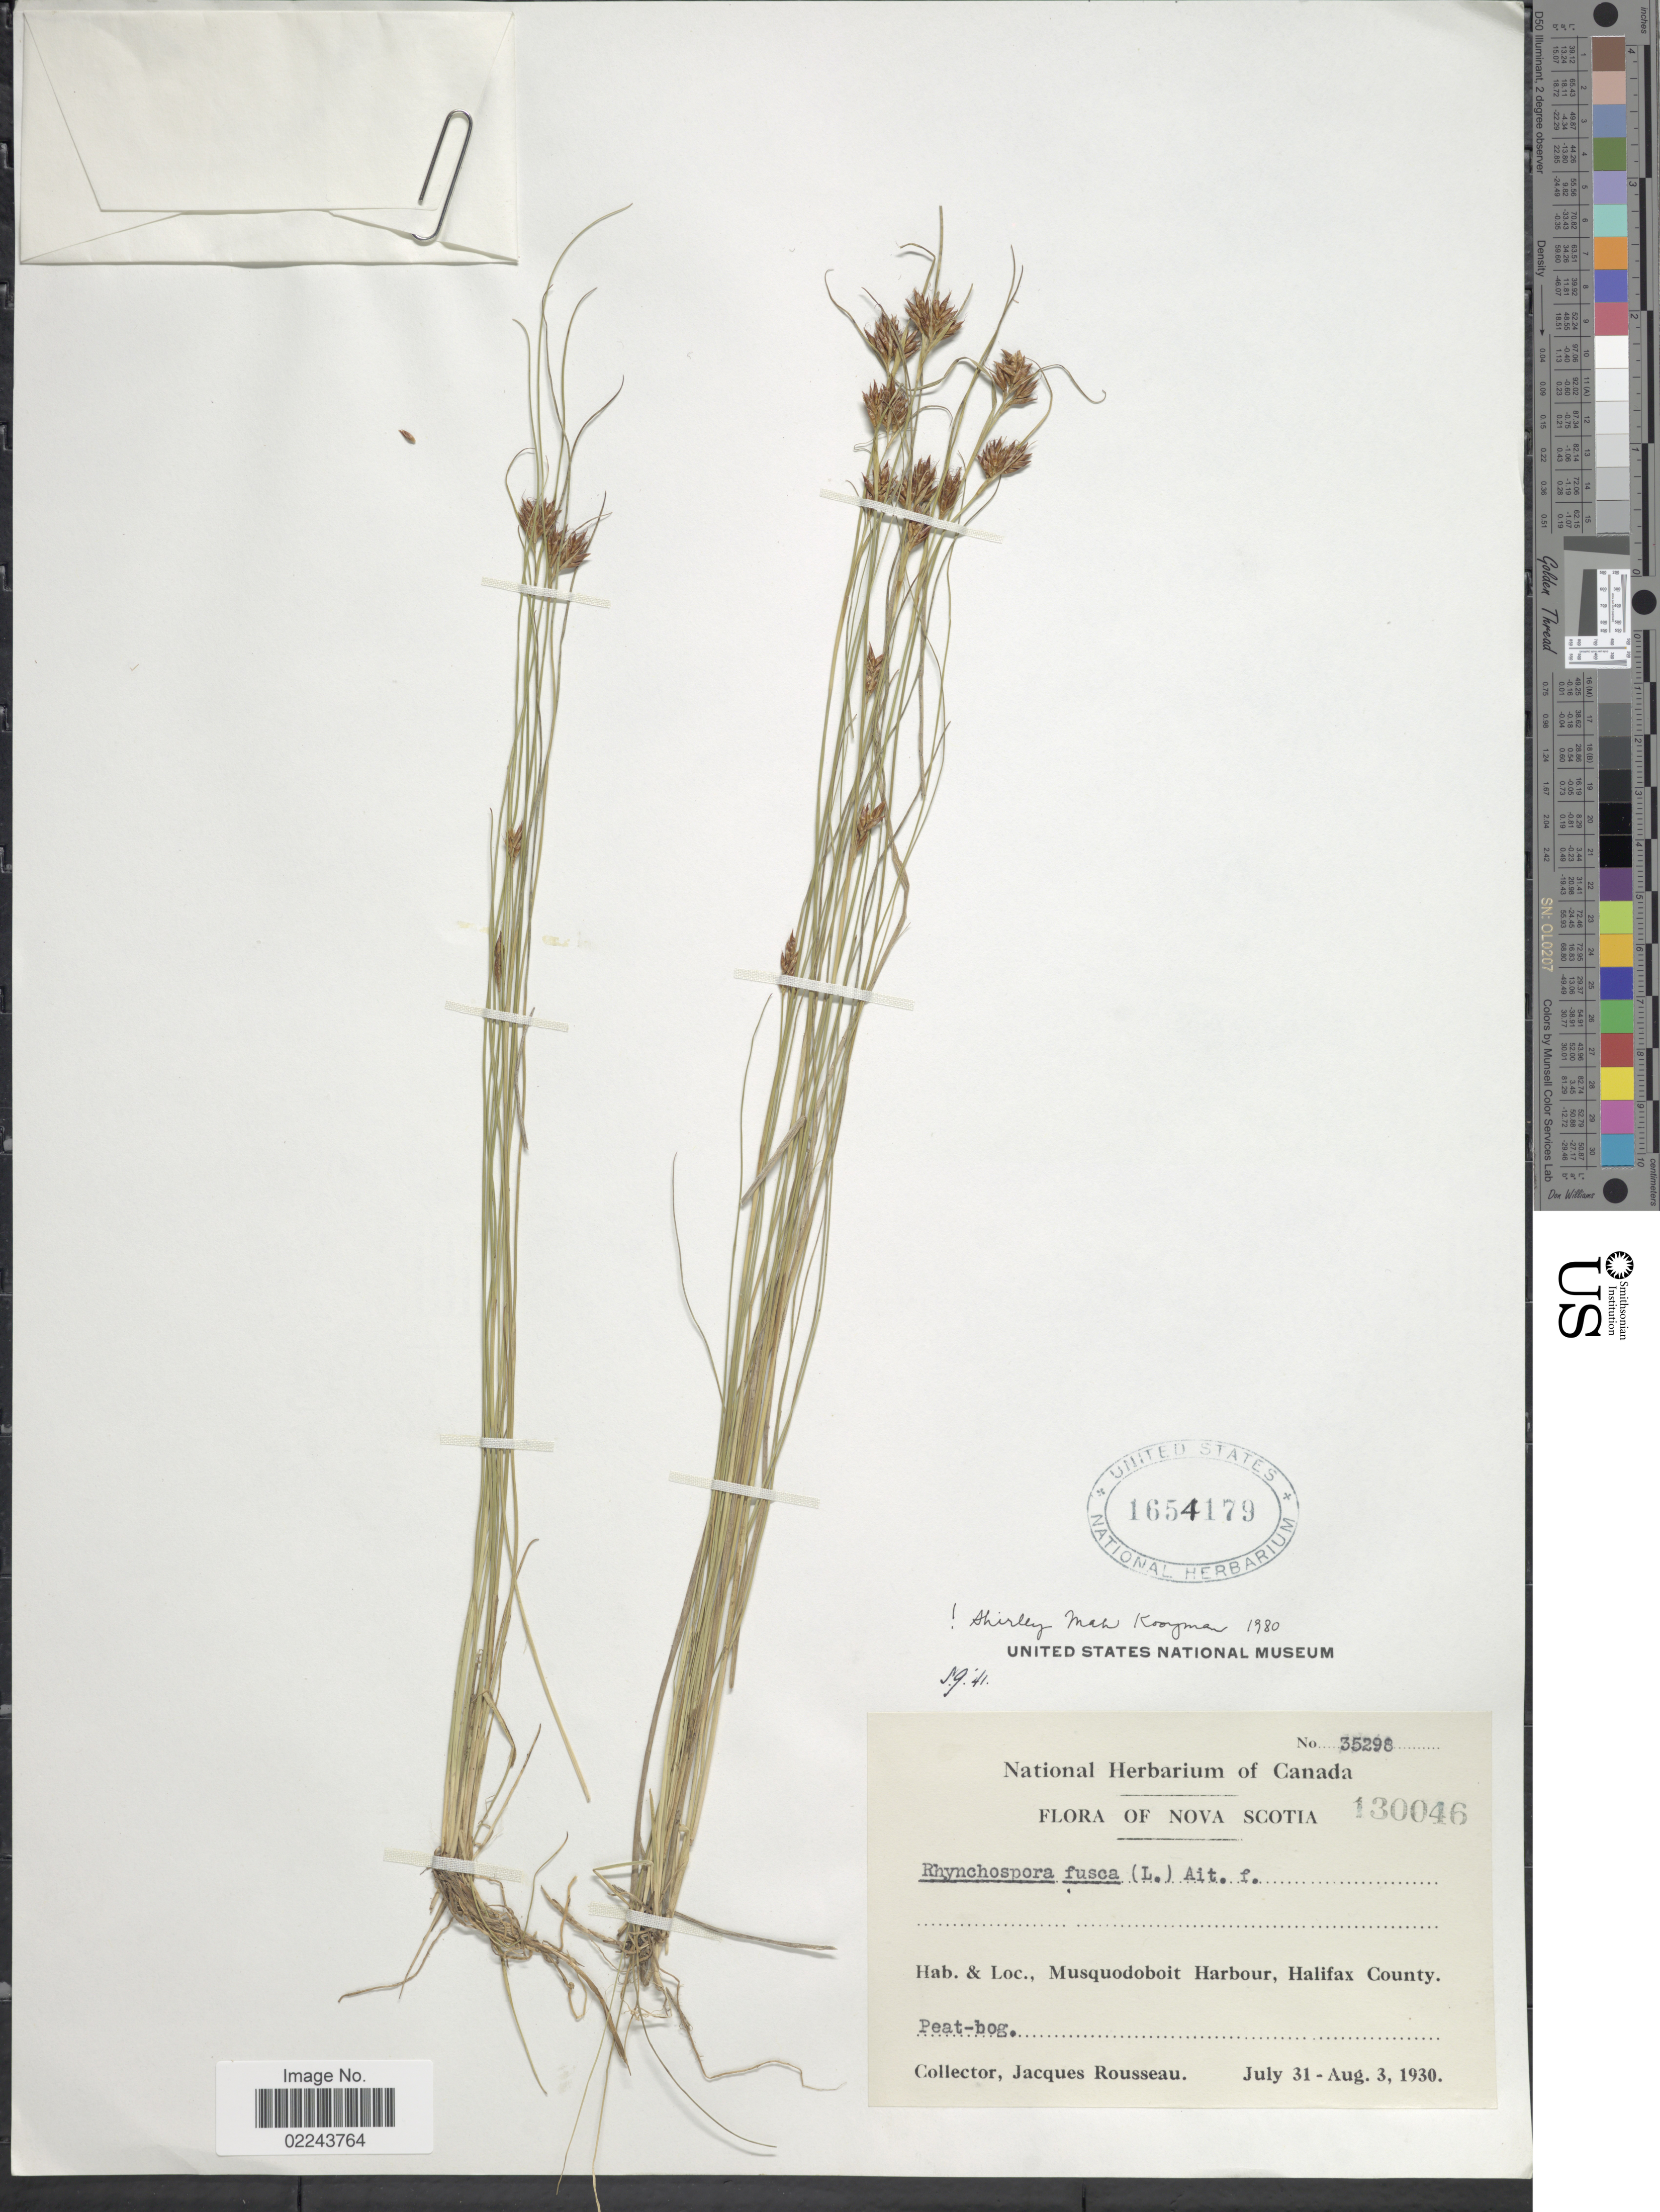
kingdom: Plantae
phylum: Tracheophyta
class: Liliopsida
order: Poales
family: Cyperaceae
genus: Rhynchospora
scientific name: Rhynchospora fusca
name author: (L.) W.T. Aiton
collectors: J. Rousseau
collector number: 35298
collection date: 1930-07-31/1930-08-03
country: Canada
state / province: Nova Scotia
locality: Musquodoboit Harbour, Halifax County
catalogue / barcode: US 1654179